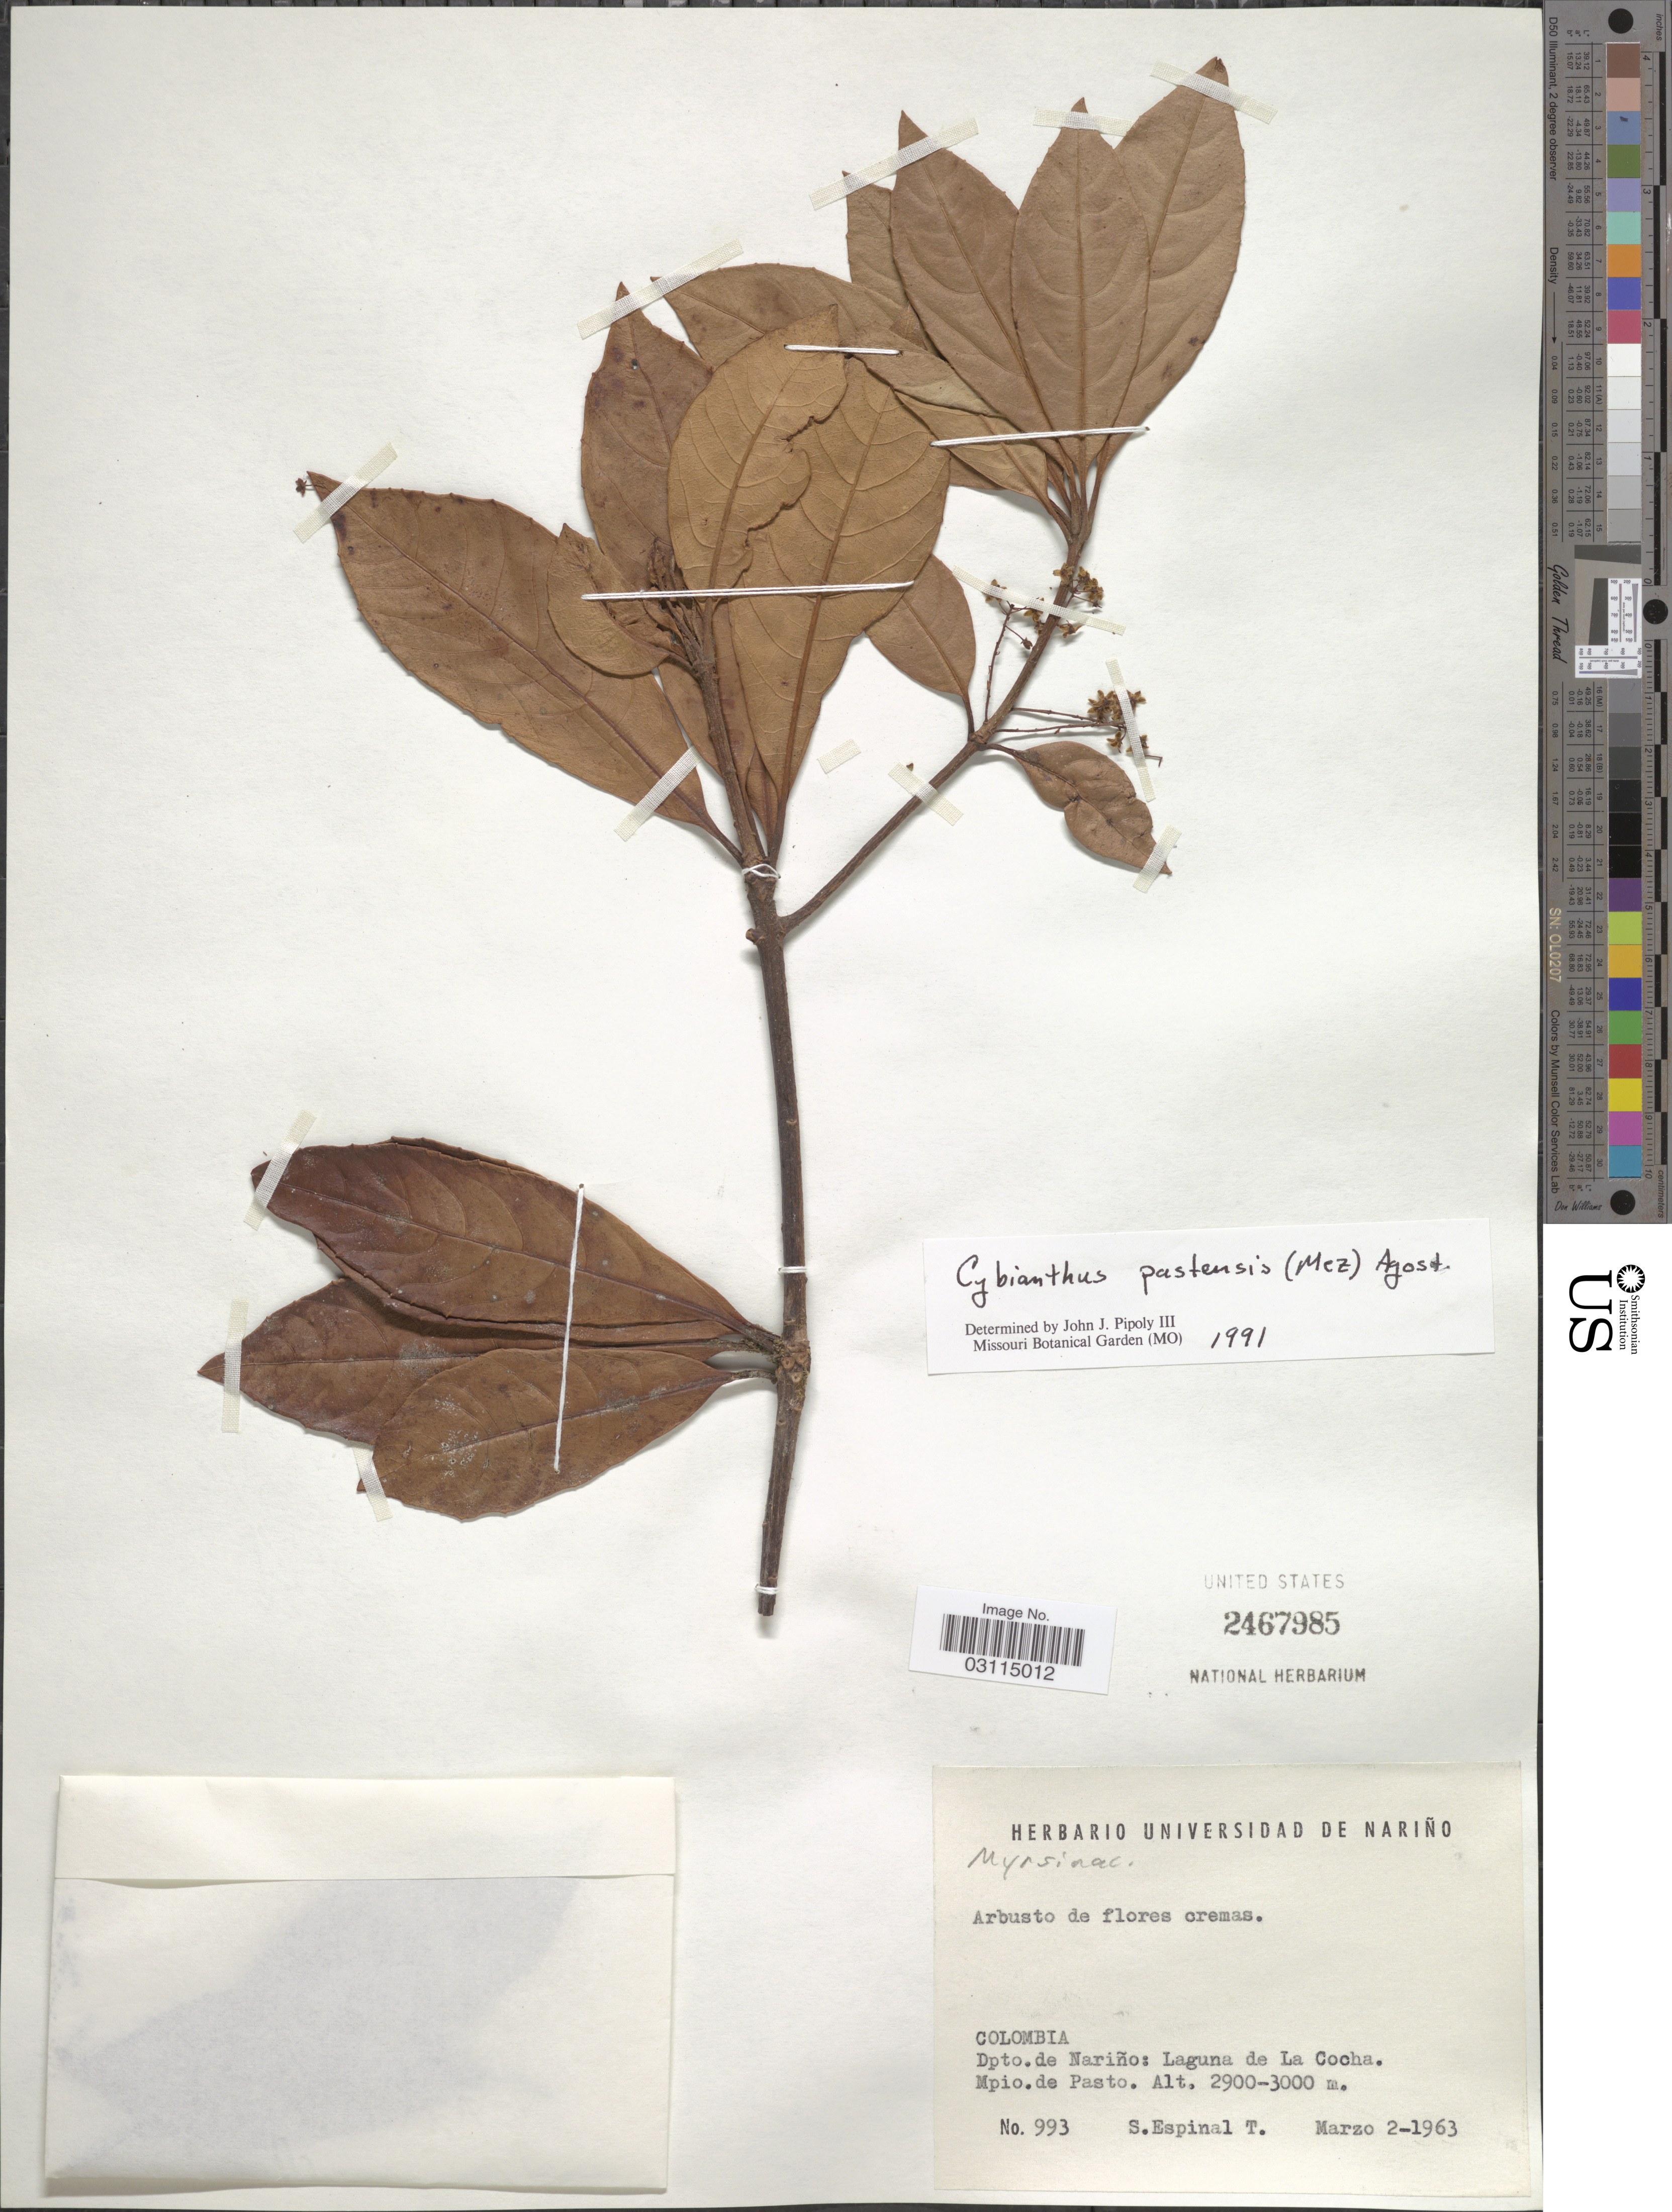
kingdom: Plantae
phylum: Tracheophyta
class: Magnoliopsida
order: Ericales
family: Primulaceae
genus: Cybianthus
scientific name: Cybianthus pastensis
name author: (Mez) G. Agostini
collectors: S. Espinal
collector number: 993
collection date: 1963-03-02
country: Colombia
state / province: Nariño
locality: Dpto. de Nariño: Laguna de La Cocha, Mpio. de Pasto.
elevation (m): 2900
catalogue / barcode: US 2467985